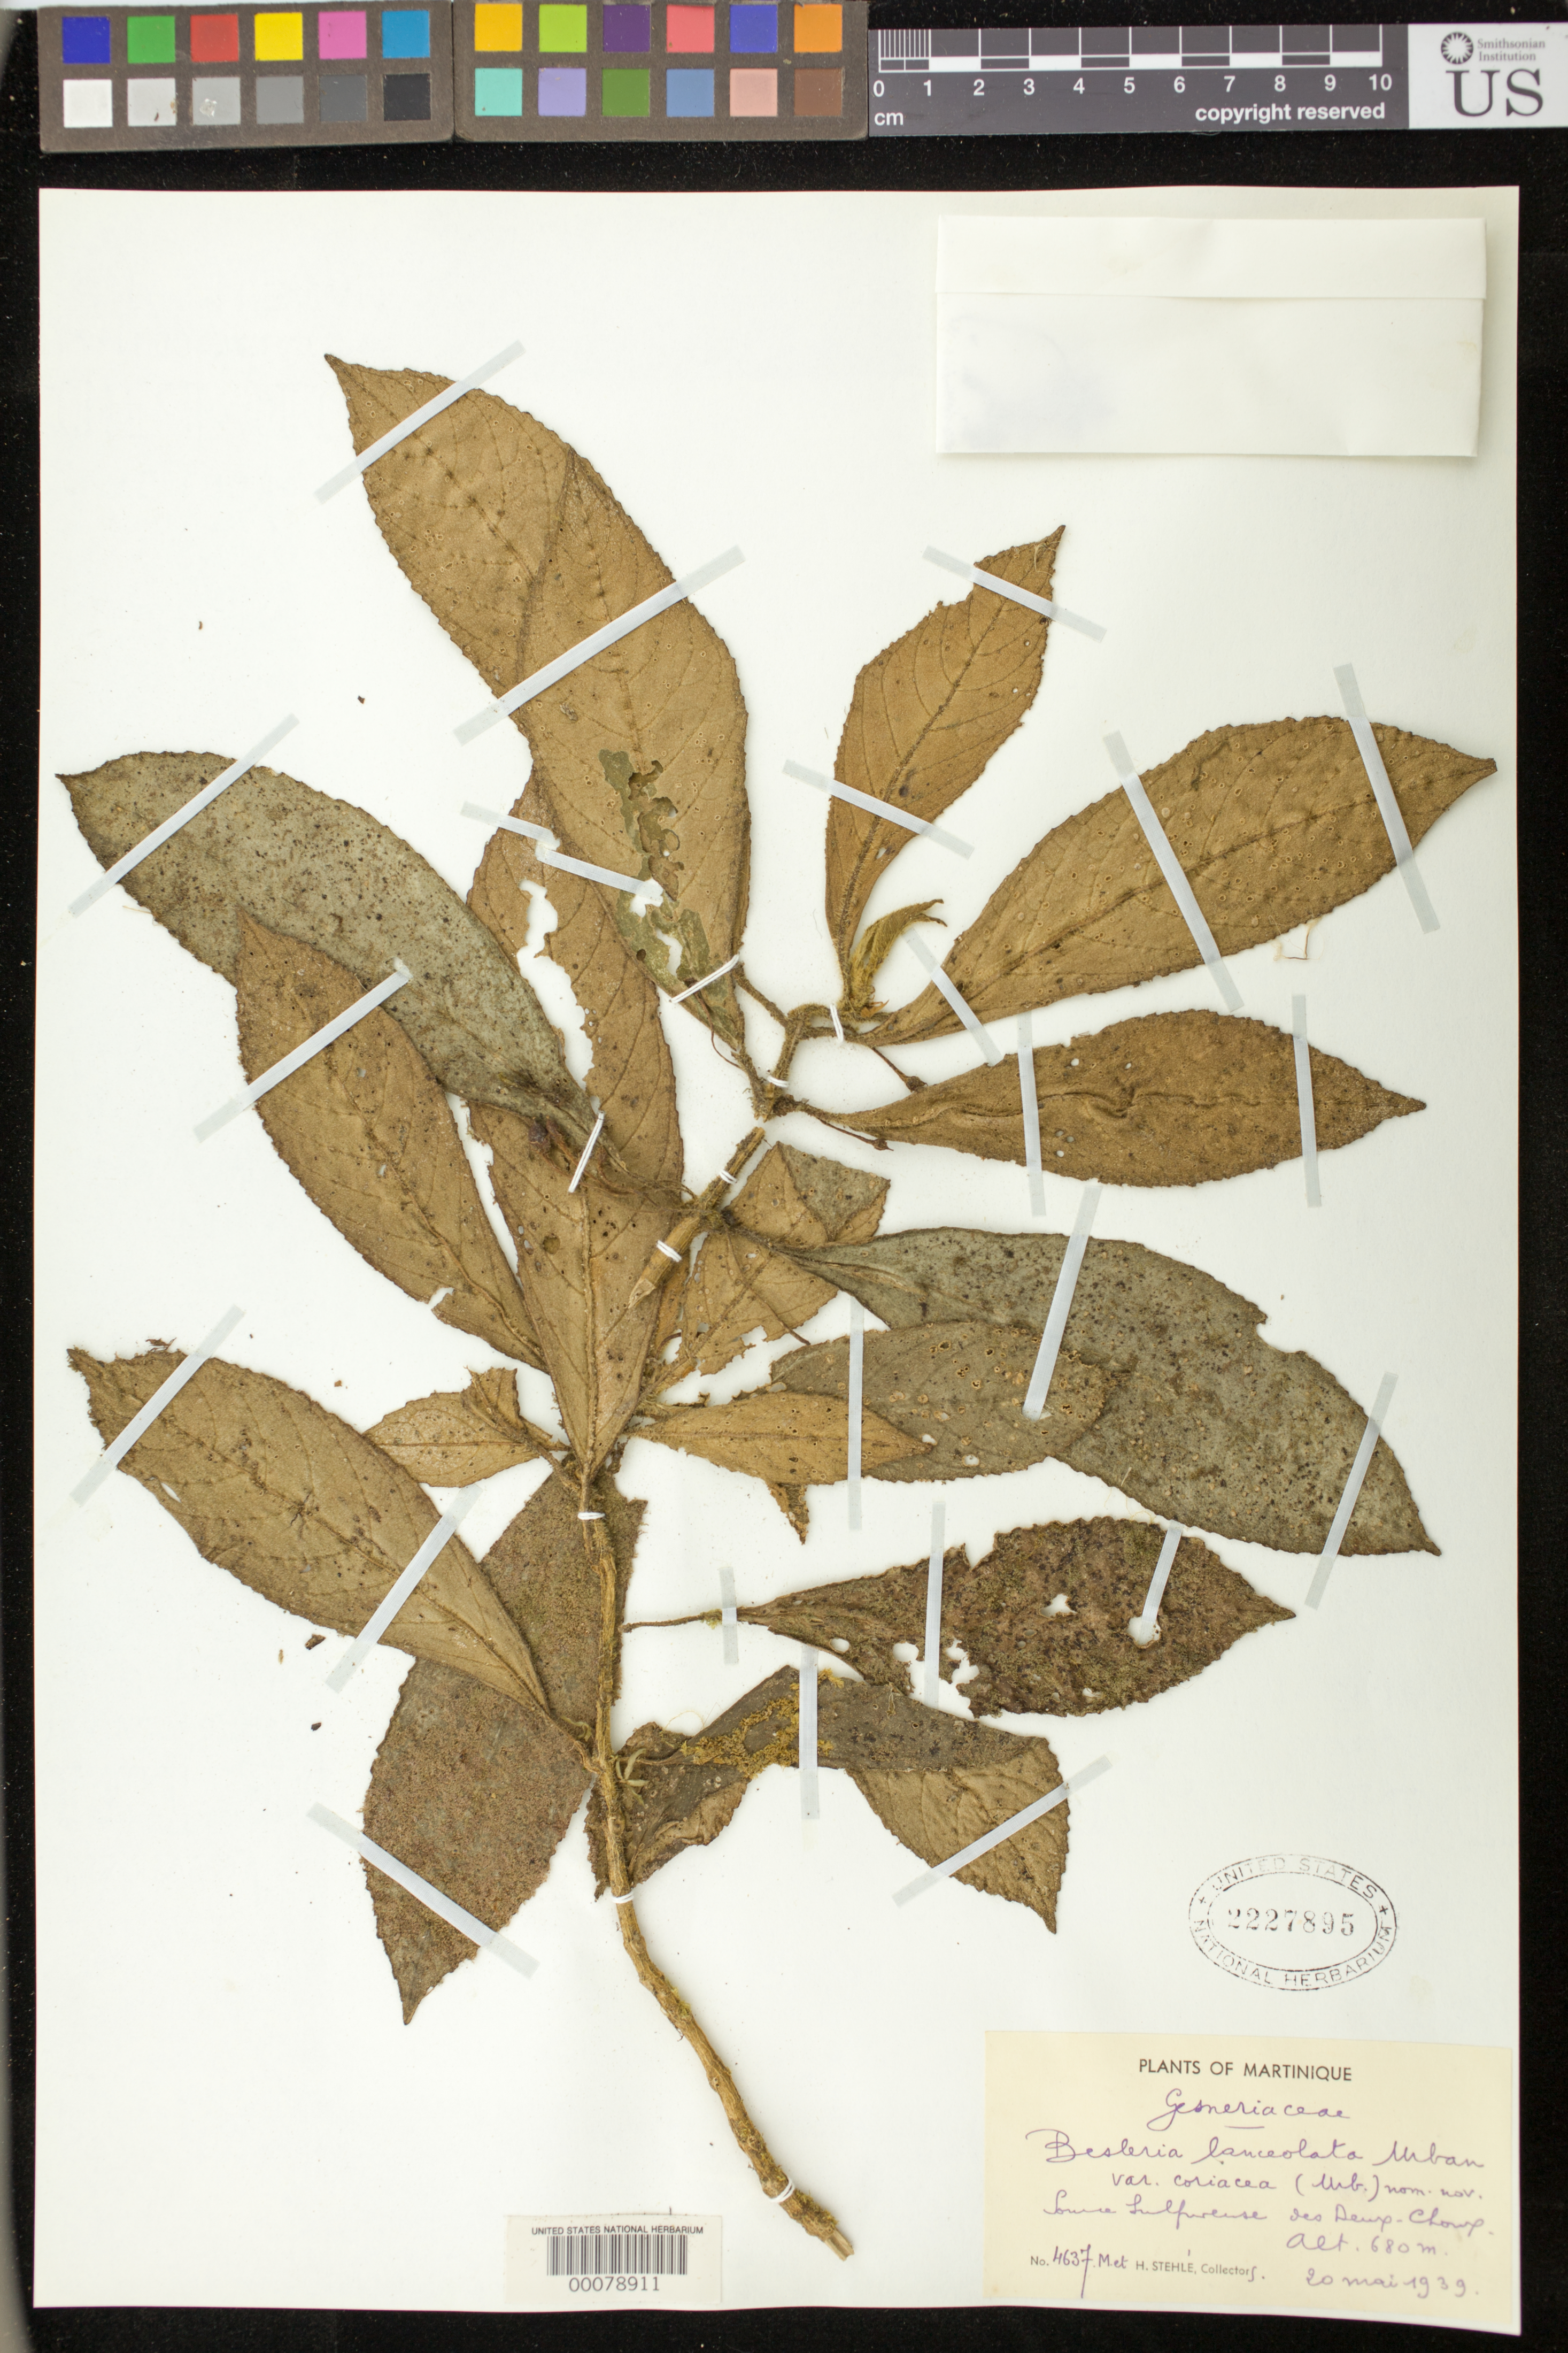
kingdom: Plantae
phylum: Tracheophyta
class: Magnoliopsida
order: Lamiales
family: Gesneriaceae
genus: Besleria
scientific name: Besleria lanceolata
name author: Urb.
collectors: M. Stehlé & H. Stehlé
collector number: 4637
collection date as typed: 20 May 1939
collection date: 1939-05-20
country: Martinique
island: Martinique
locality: Deux-Choux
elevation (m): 680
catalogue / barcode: US 2227895